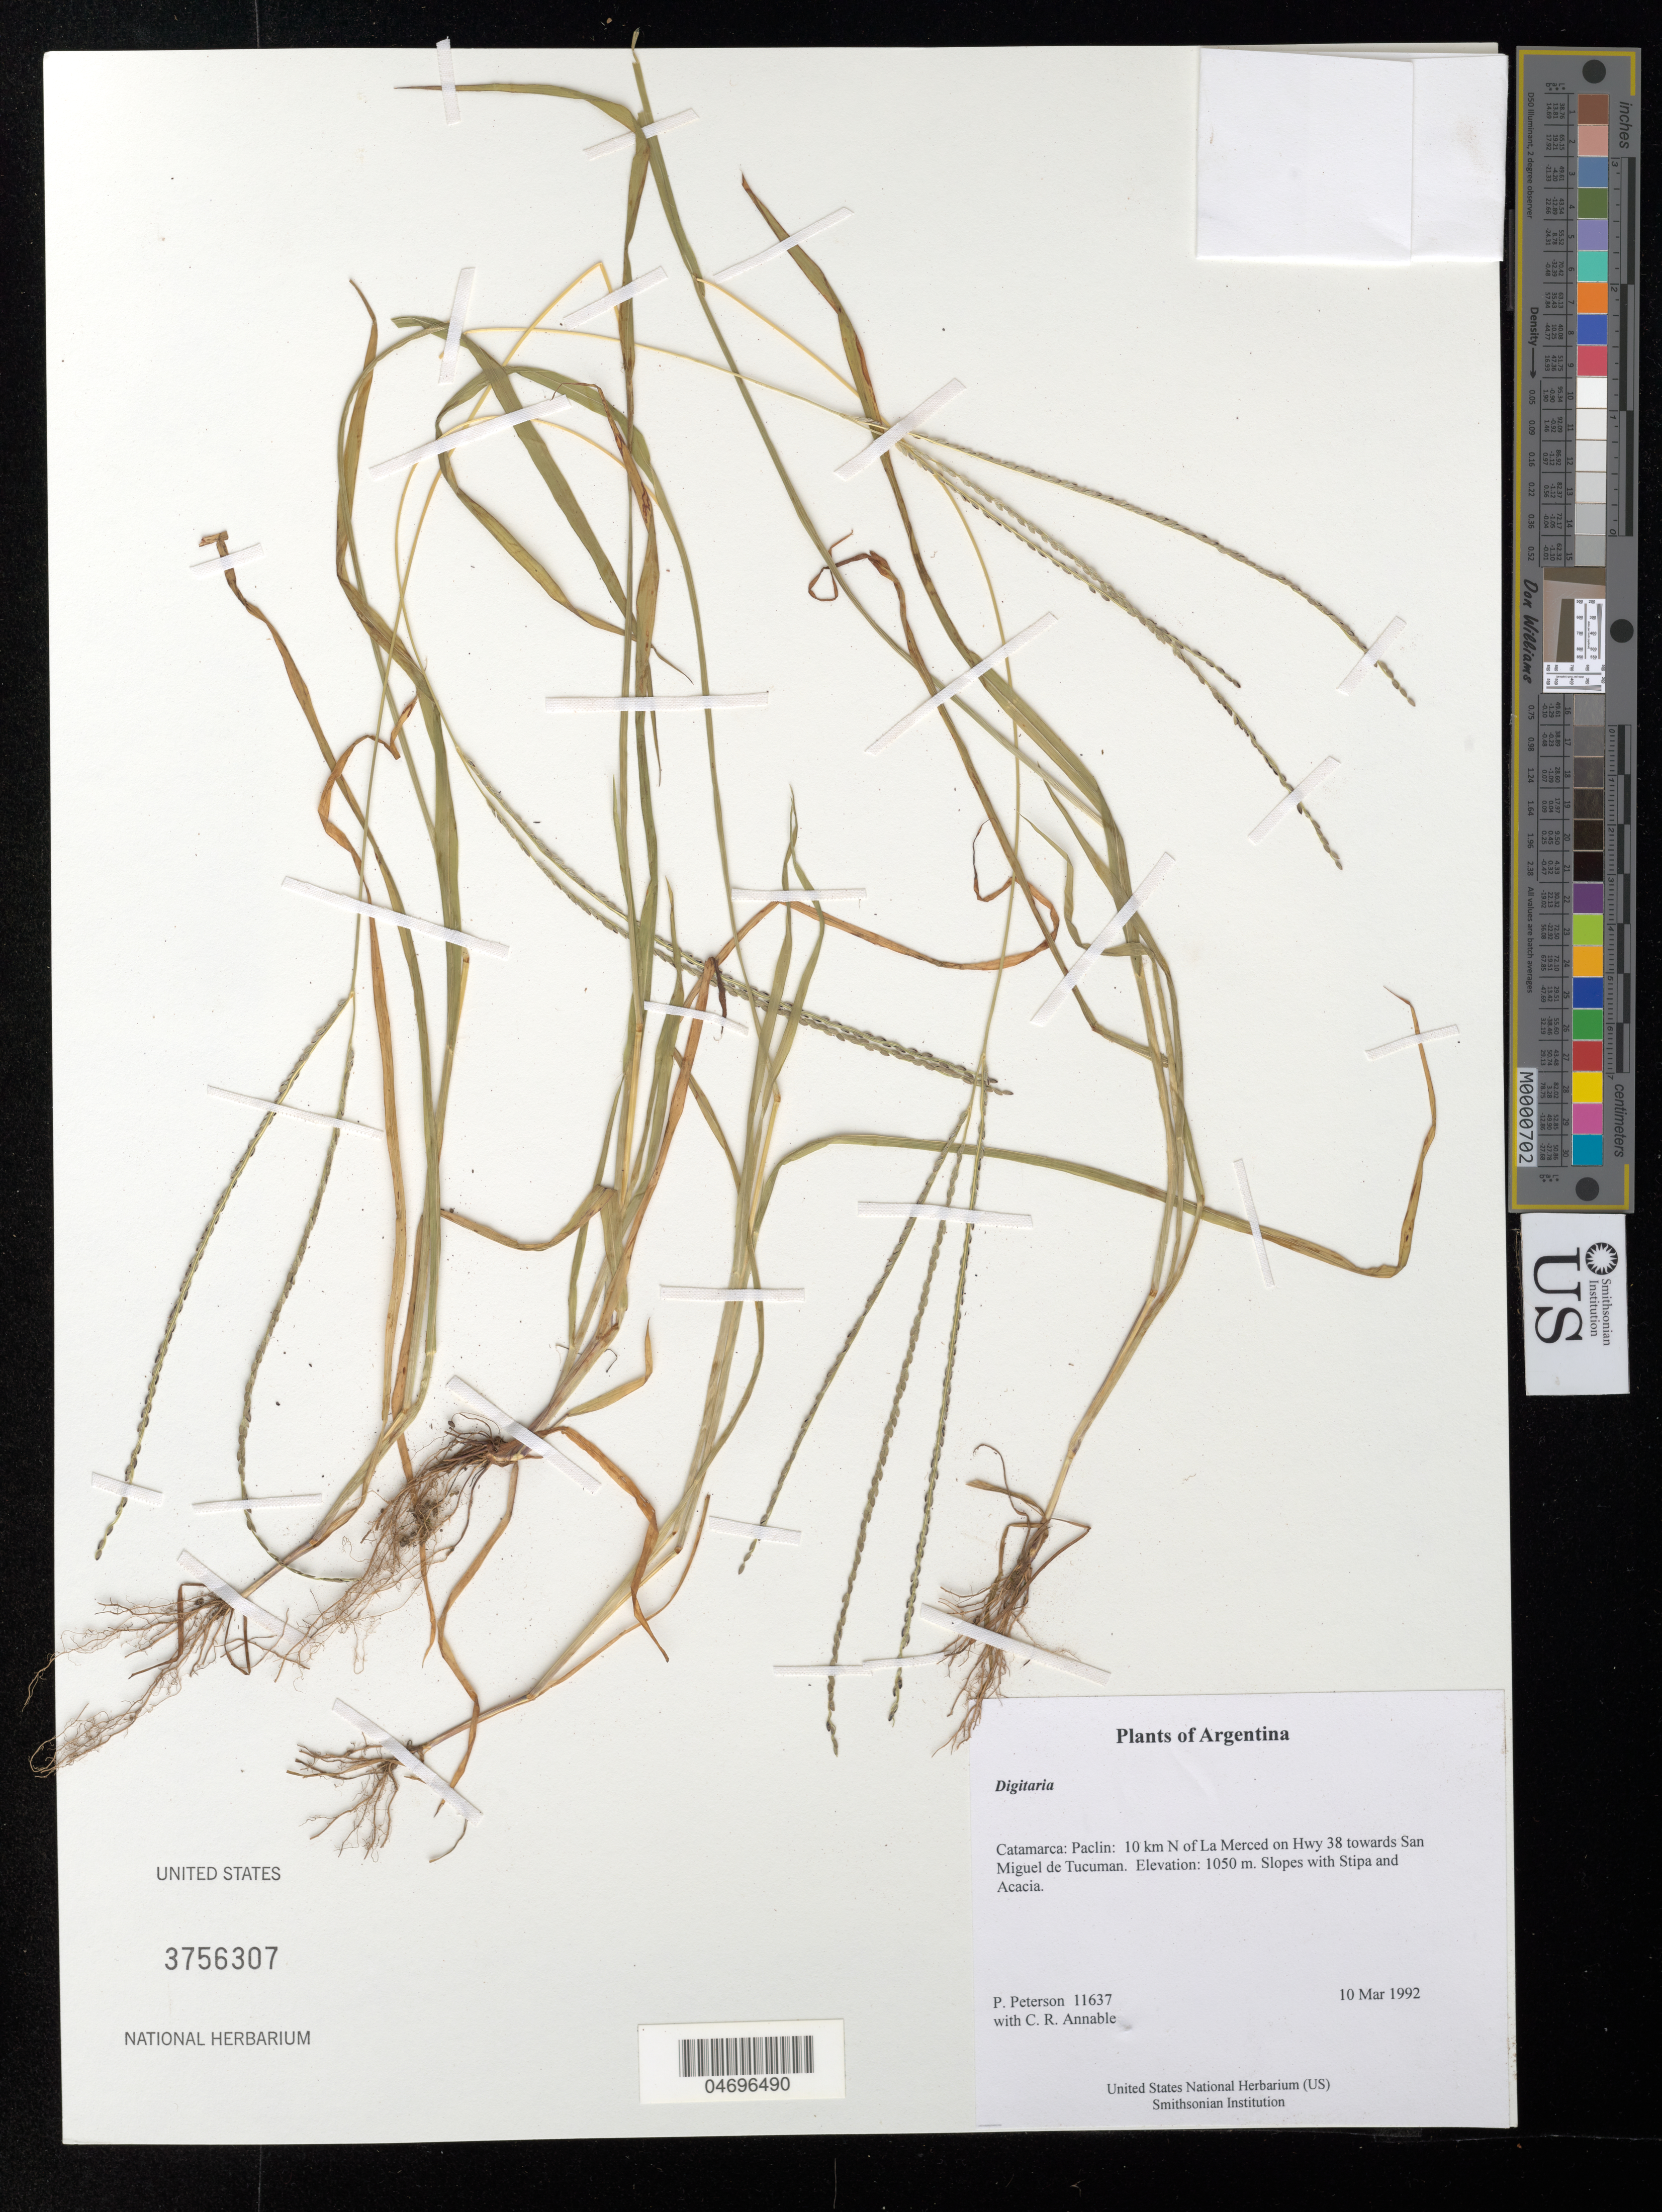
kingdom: Plantae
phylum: Tracheophyta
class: Liliopsida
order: Poales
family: Poaceae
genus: Digitaria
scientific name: Digitaria sp.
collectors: P. M. Peterson & C. R. Annable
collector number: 11637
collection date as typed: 10 Mar 1992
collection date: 1992-03-10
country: Argentina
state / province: Catamarca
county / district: Paclin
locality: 10 km N of La Merced on Hwy 38 towards San Miguel de Tucuman.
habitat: Slopes with Stipa and Acacia.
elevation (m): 1050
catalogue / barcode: US 3756307